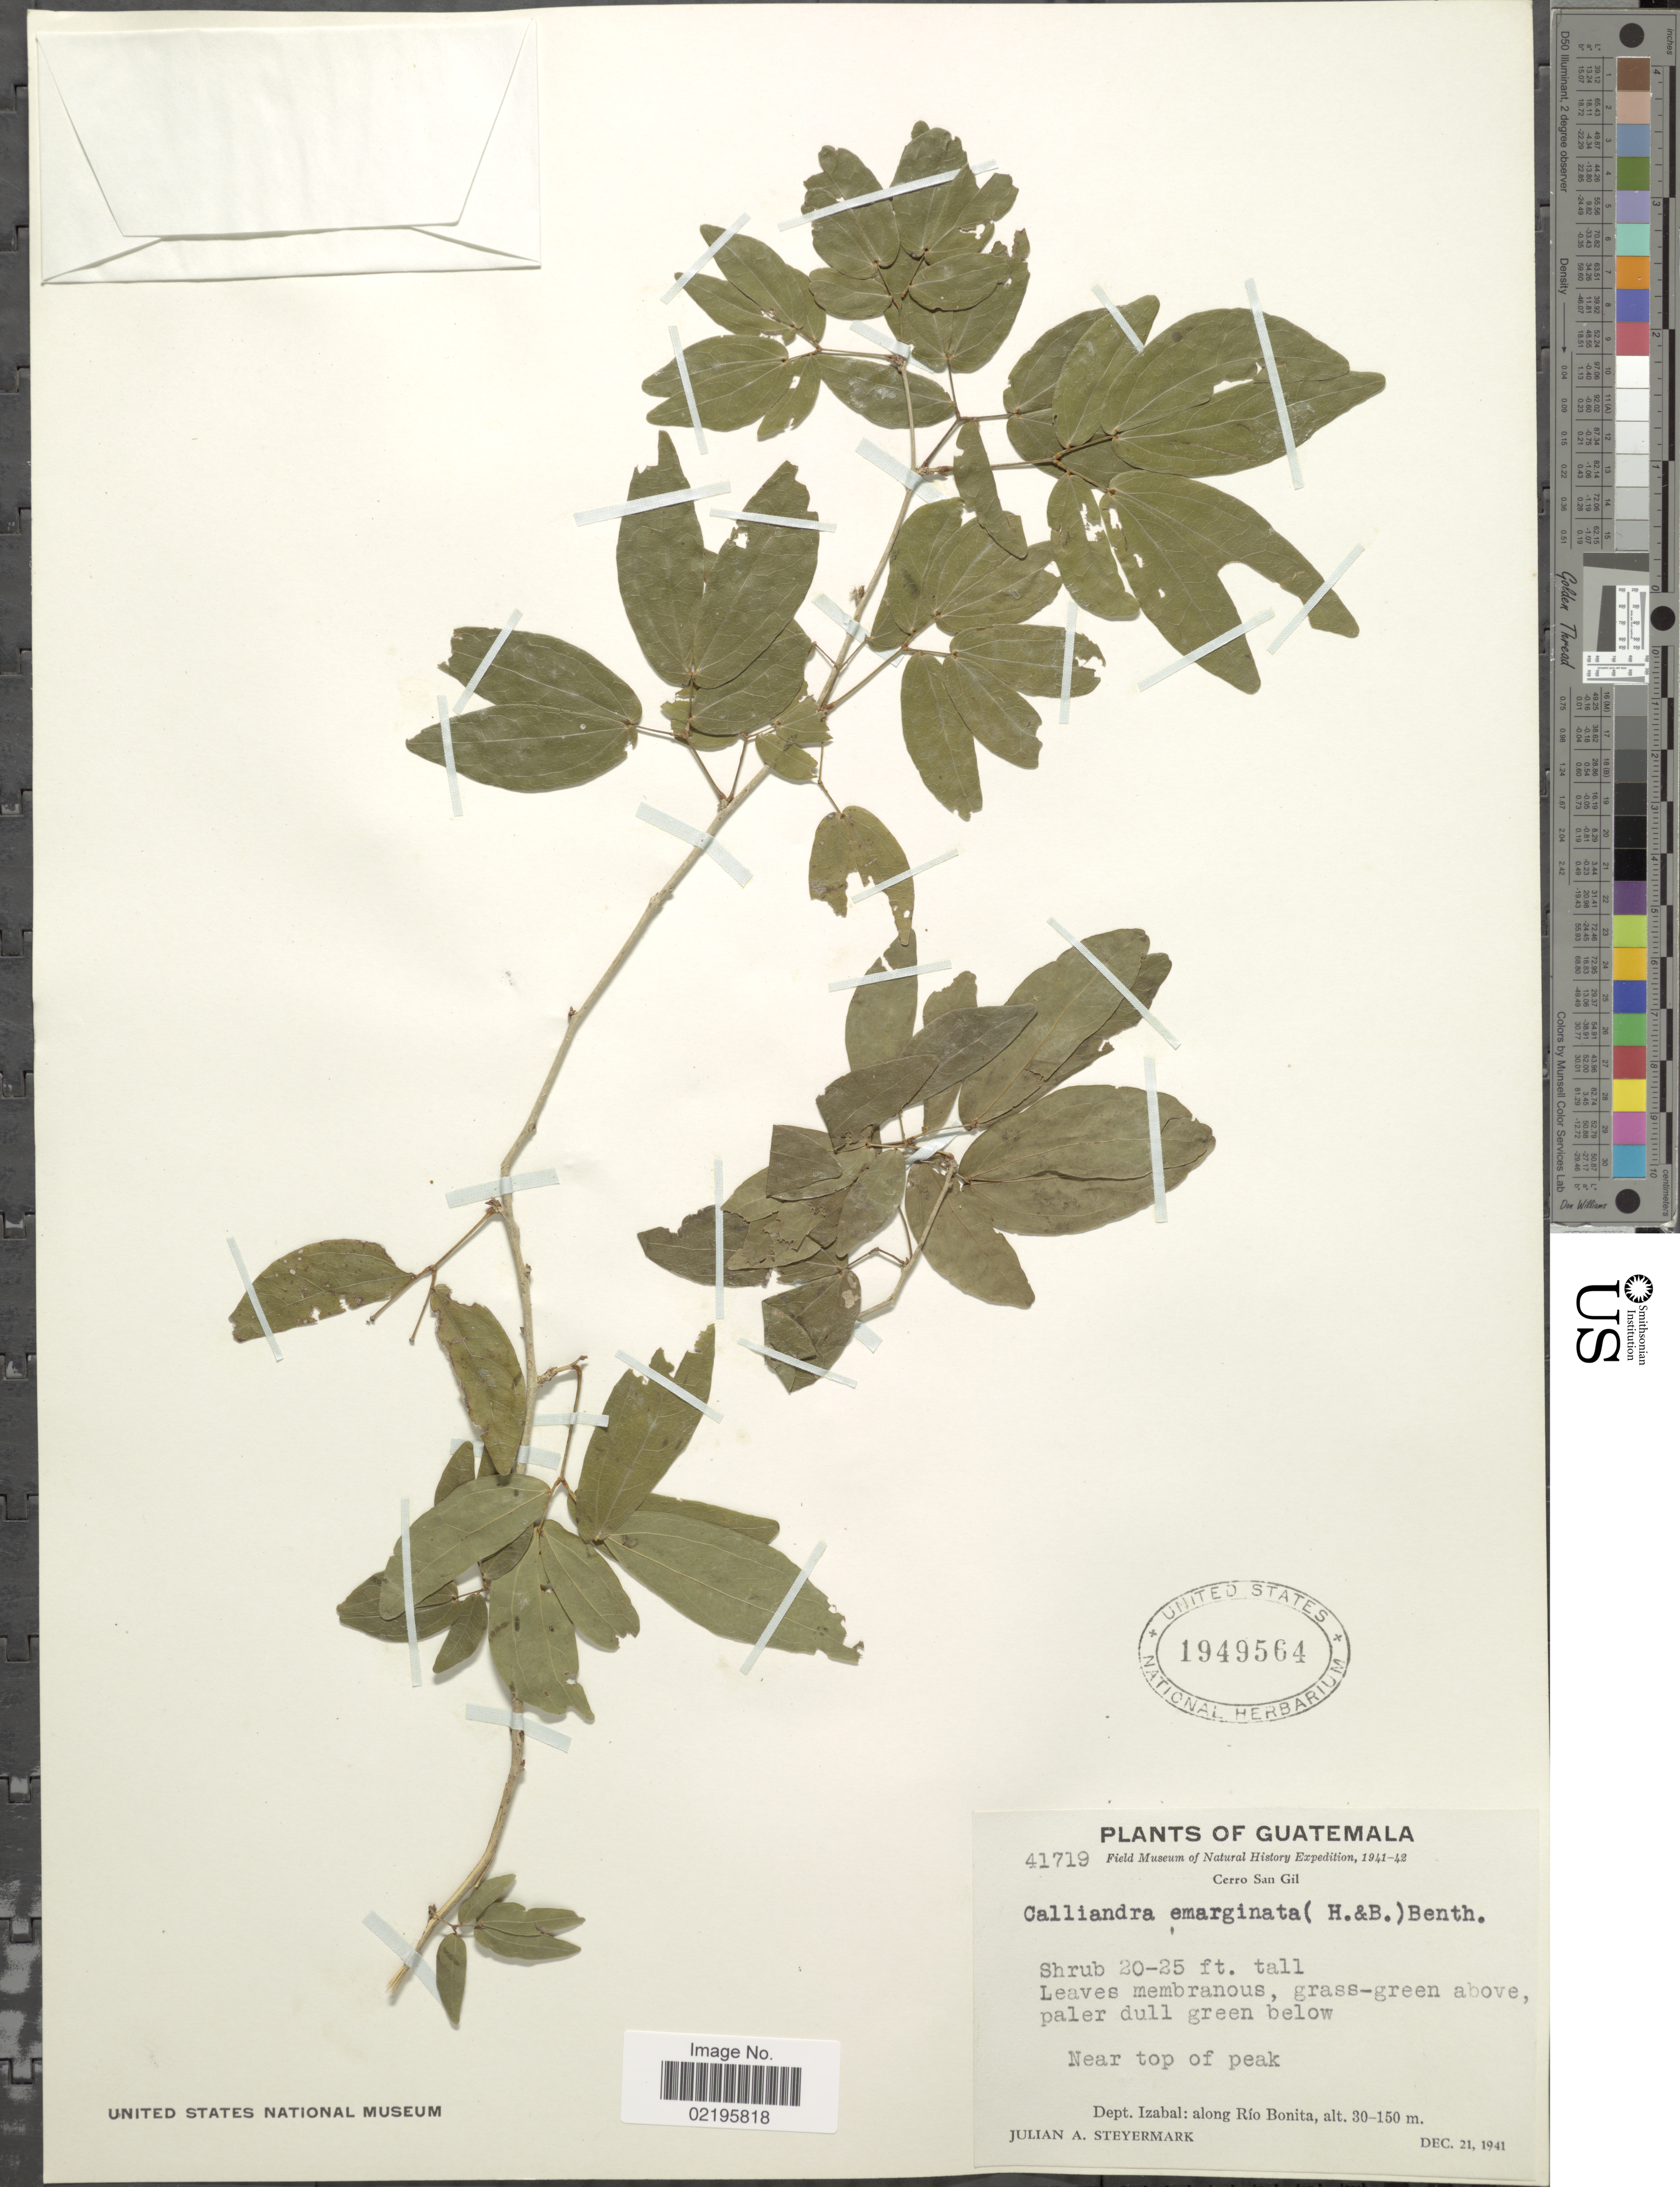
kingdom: Plantae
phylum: Tracheophyta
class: Magnoliopsida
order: Fabales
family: Fabaceae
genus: Calliandra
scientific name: Calliandra emarginata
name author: (Willd.) Benth.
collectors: J. Steyermark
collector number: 41719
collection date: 1941-12-21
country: Guatemala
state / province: Izabal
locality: Near top of peak, along Rio Bonita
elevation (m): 30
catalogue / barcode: US 1949564